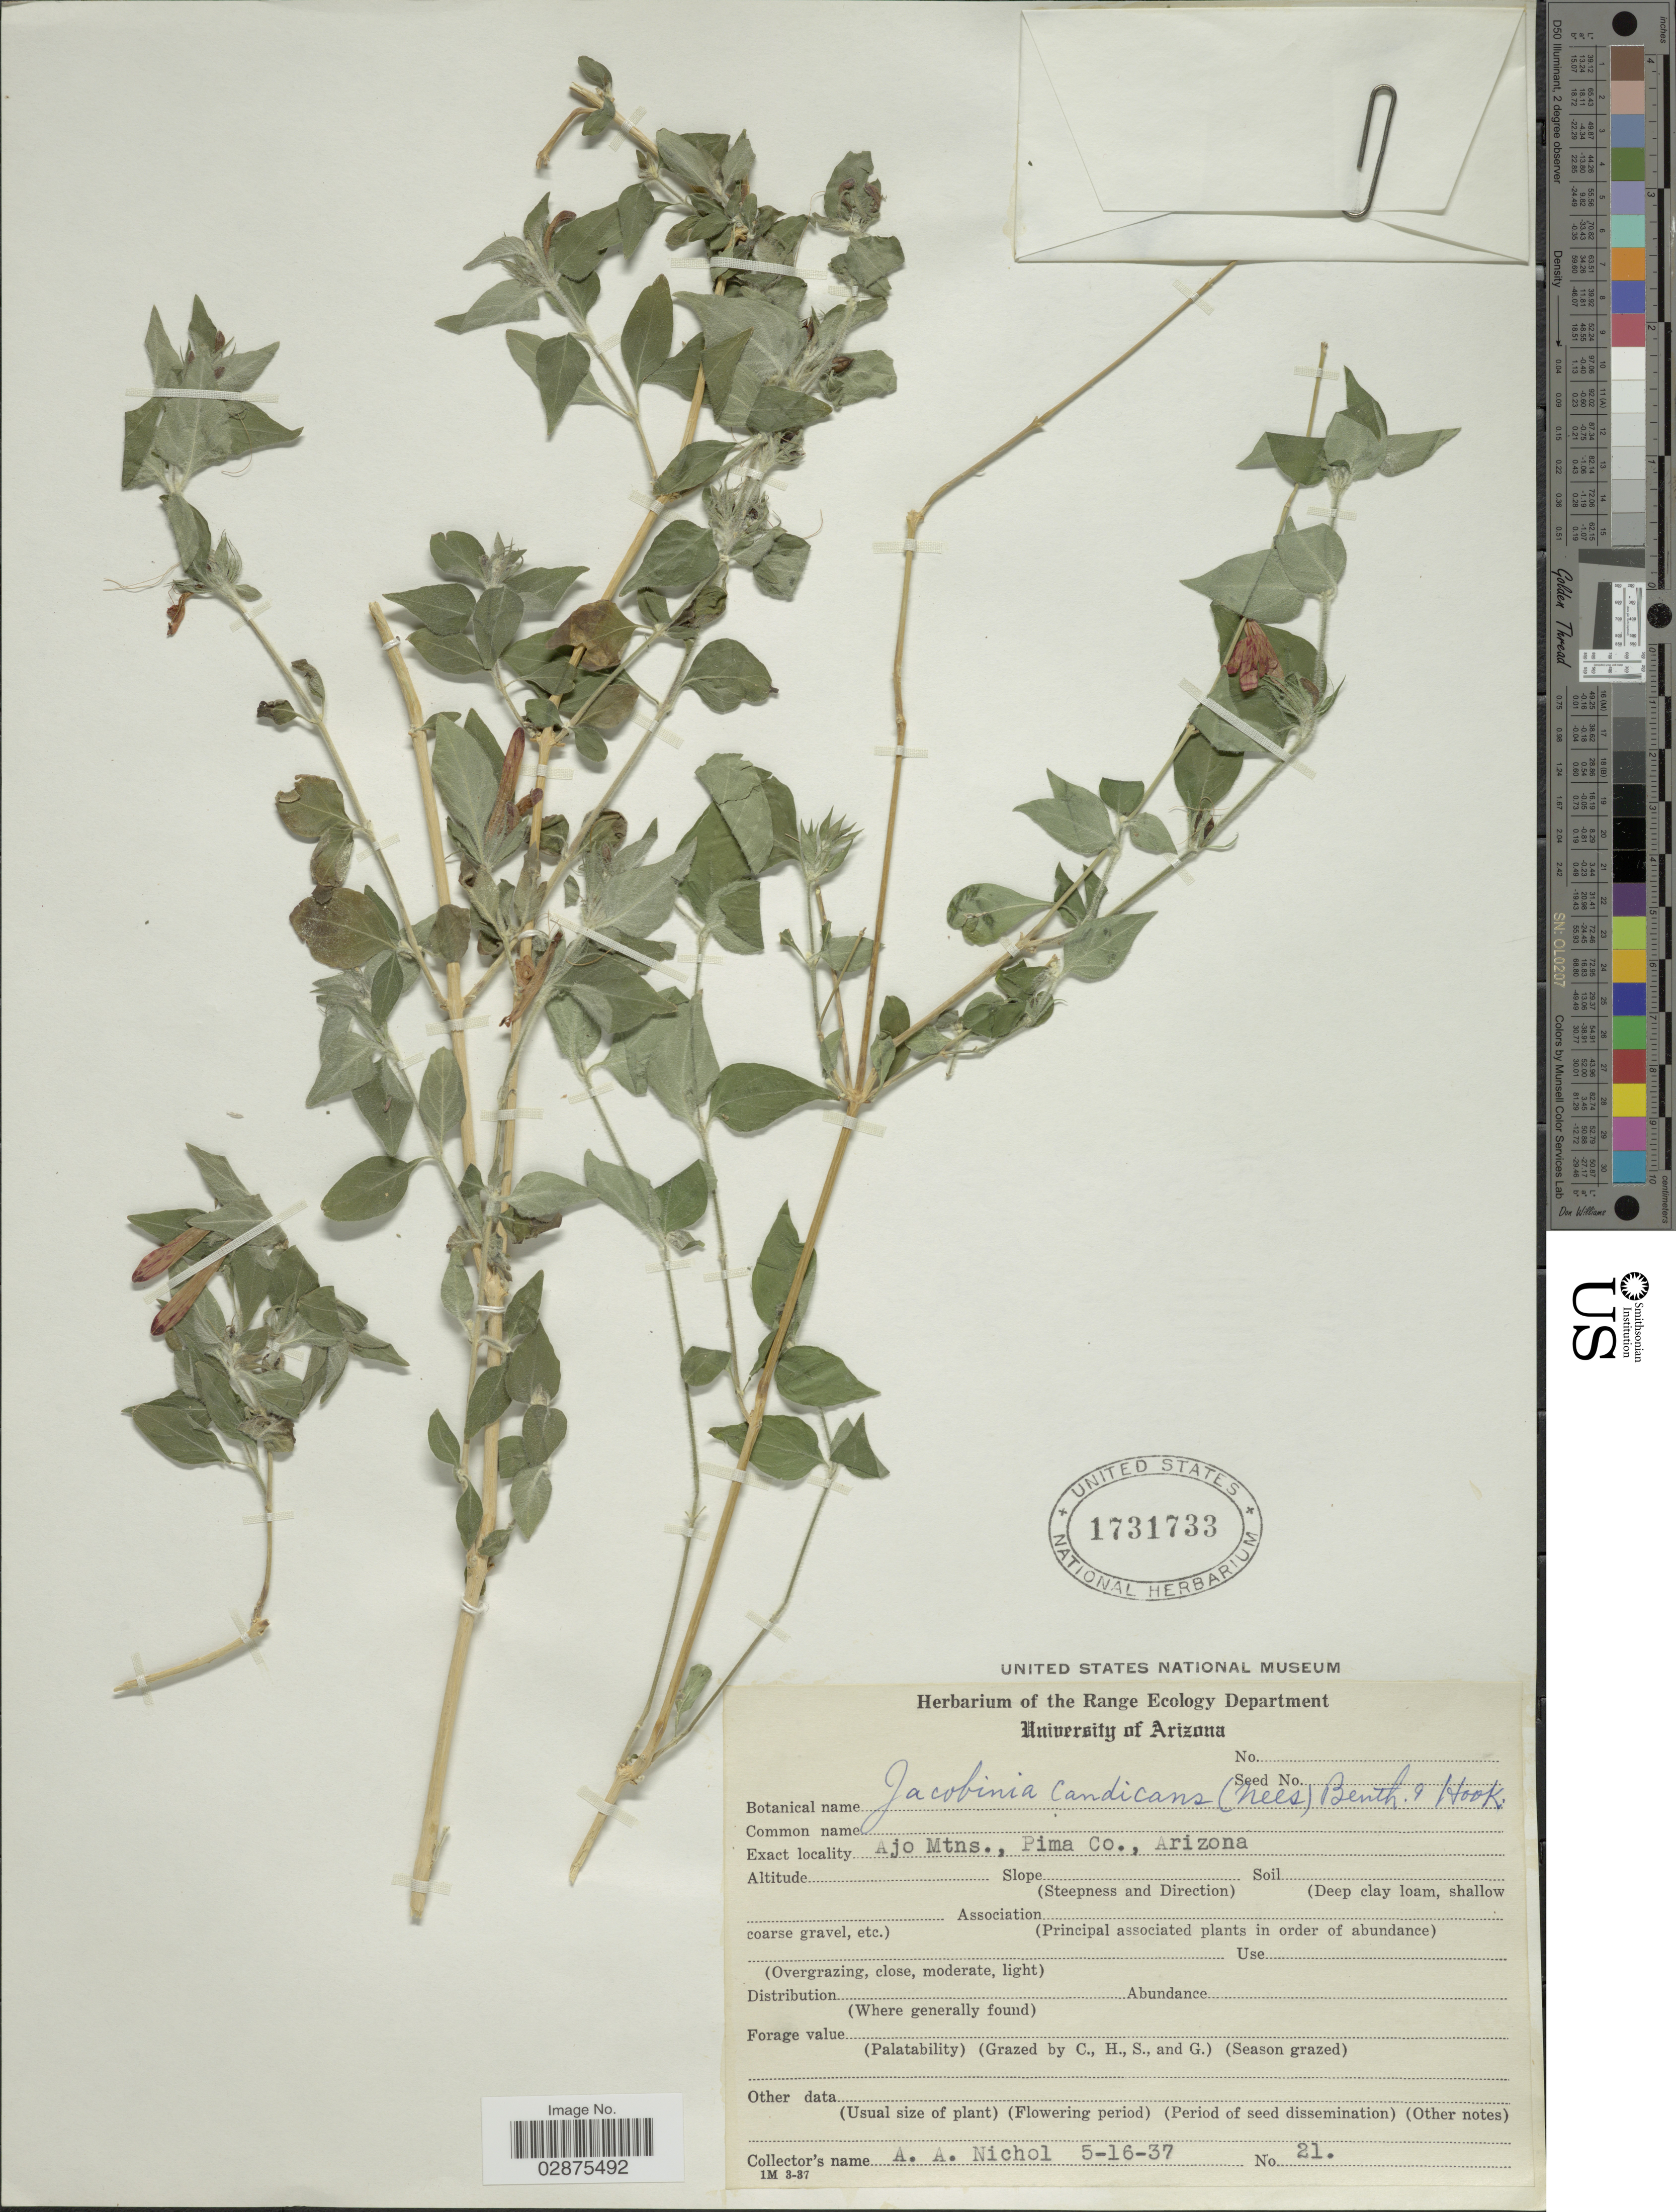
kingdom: Plantae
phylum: Tracheophyta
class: Magnoliopsida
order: Lamiales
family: Acanthaceae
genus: Justicia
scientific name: Justicia candicans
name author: (Nees) L.D. Benson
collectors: A. Nichol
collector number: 21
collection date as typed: Transcribed d/m/y: 16/5/37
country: United States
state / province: Arizona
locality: Ajo Mtns., Pima Co.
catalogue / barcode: US 1731733